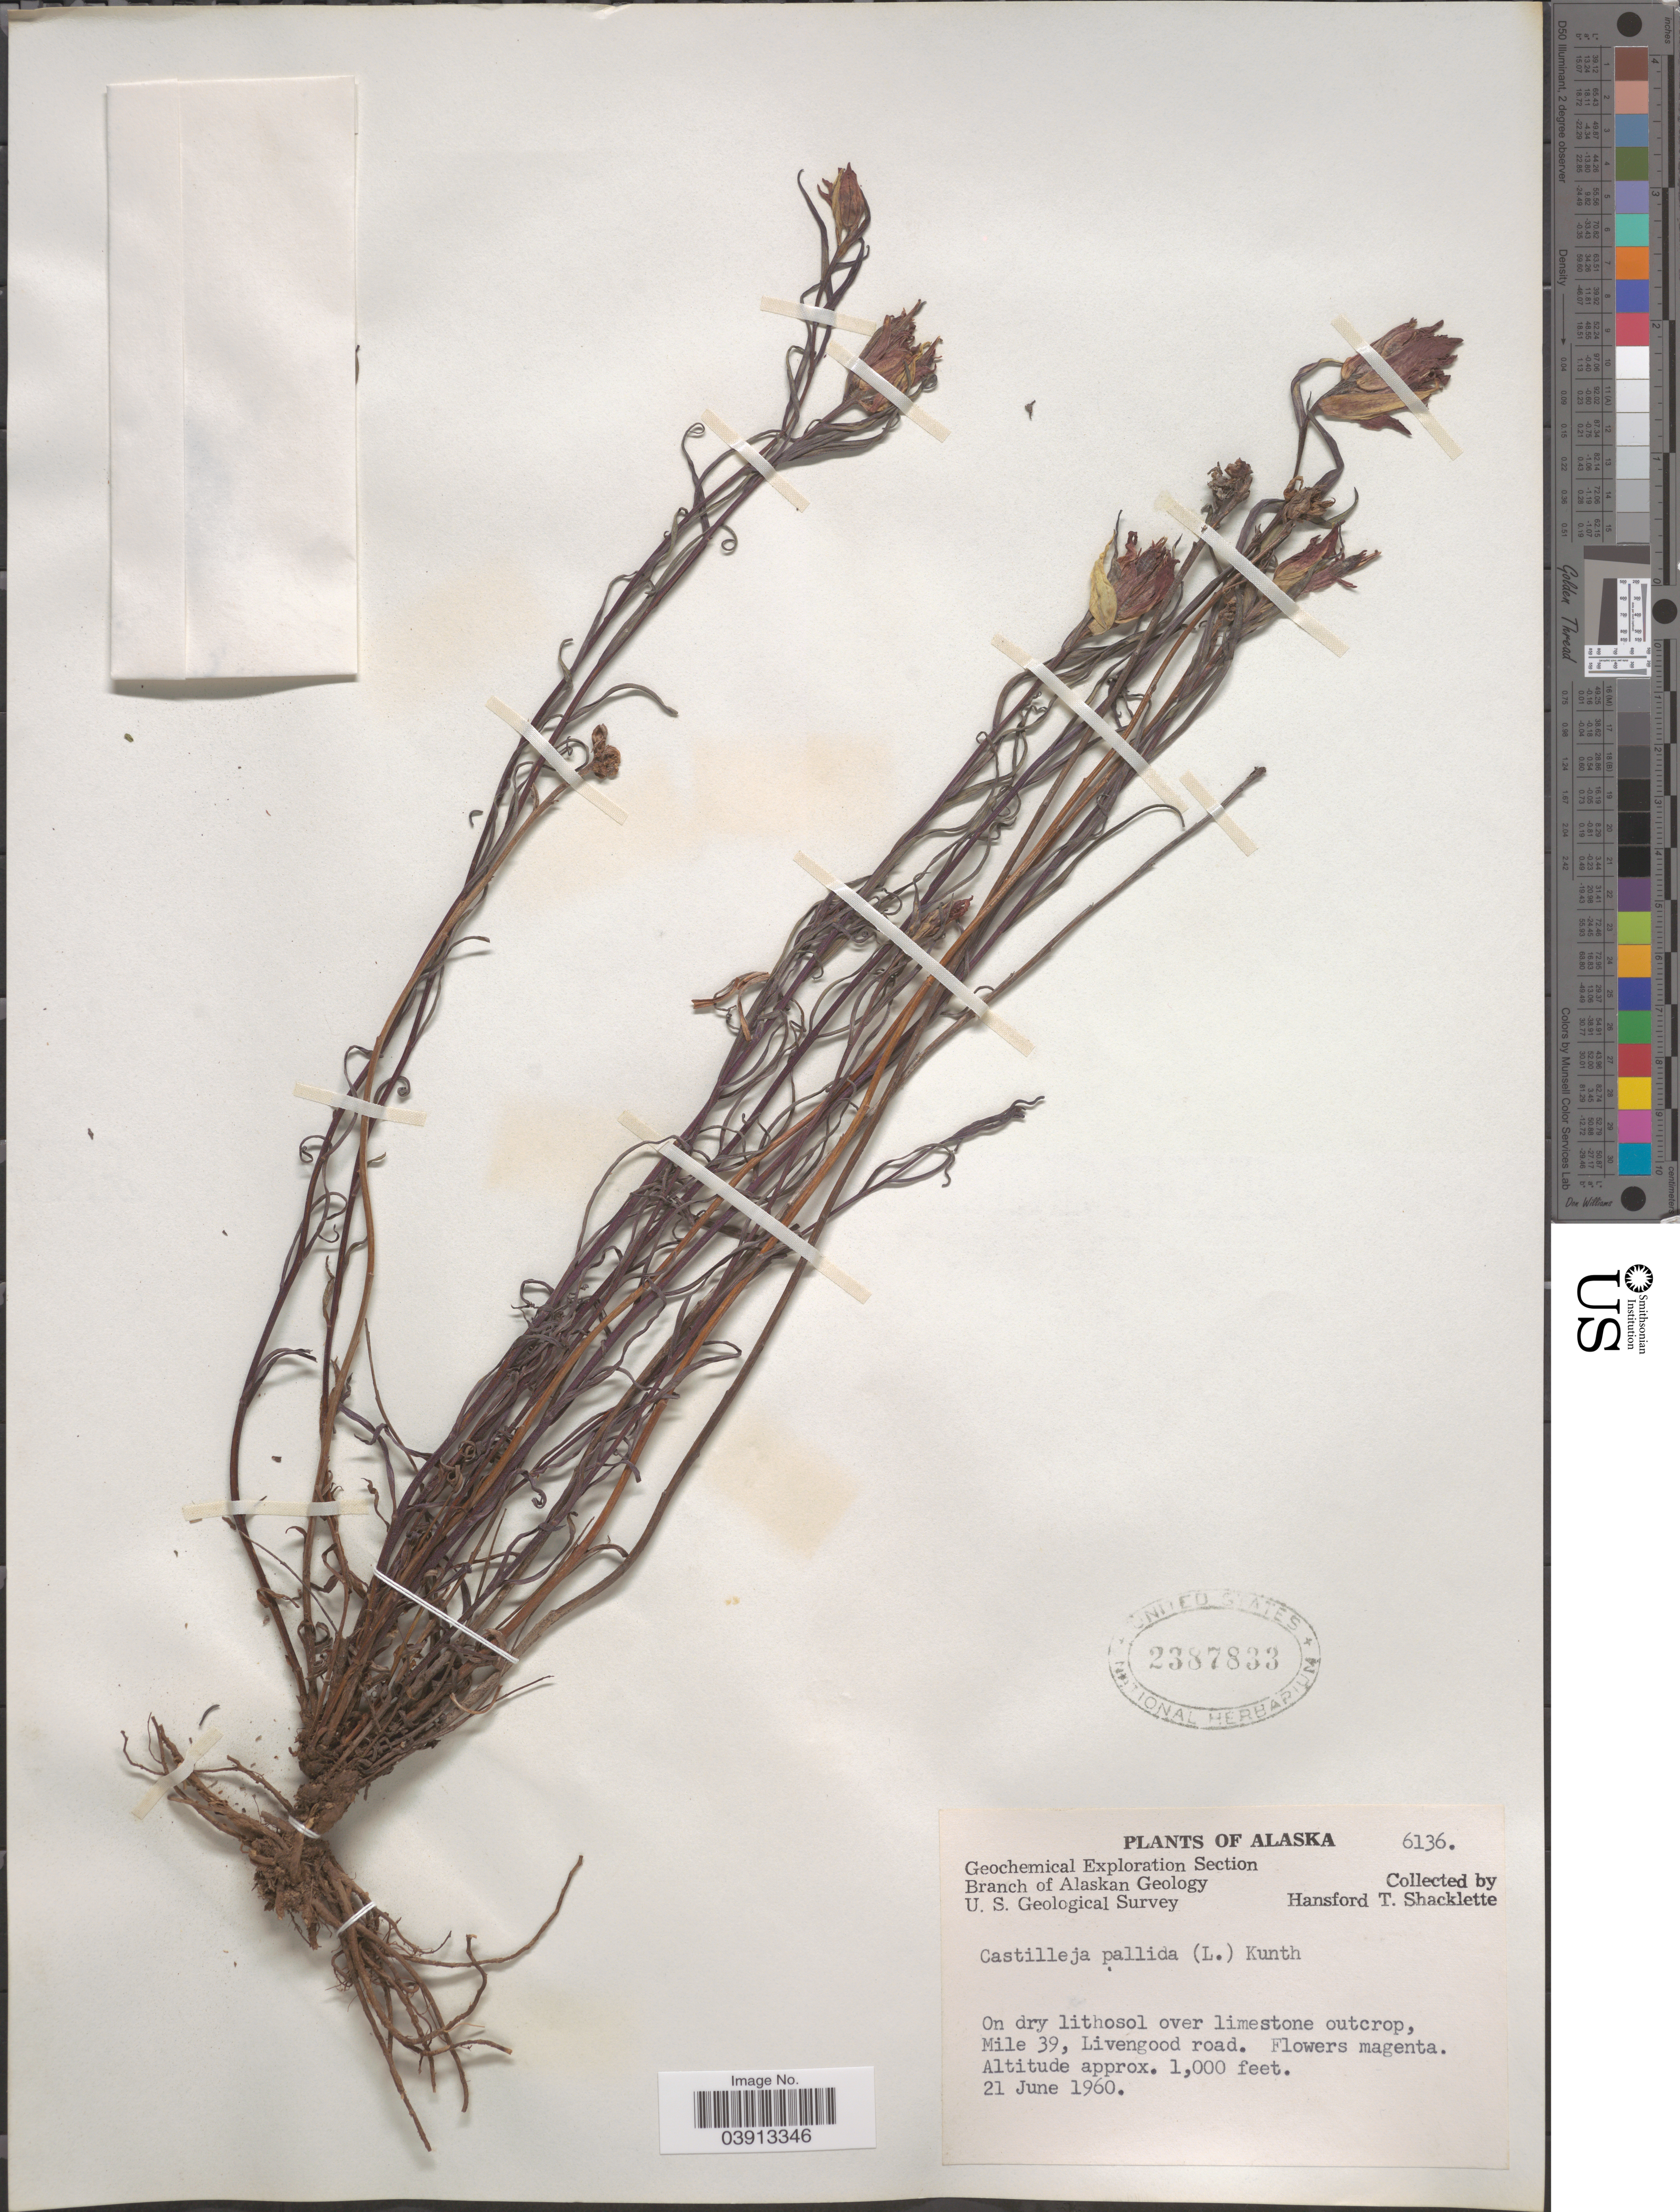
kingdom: Plantae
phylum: Tracheophyta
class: Magnoliopsida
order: Lamiales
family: Orobanchaceae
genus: Castilleja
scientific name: Castilleja pallida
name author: (L.) Spreng.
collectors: H. Shacklette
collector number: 6136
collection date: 1960-06-21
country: United States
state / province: Alaska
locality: Mile 39, Livengood road.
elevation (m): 305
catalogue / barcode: US 2387833